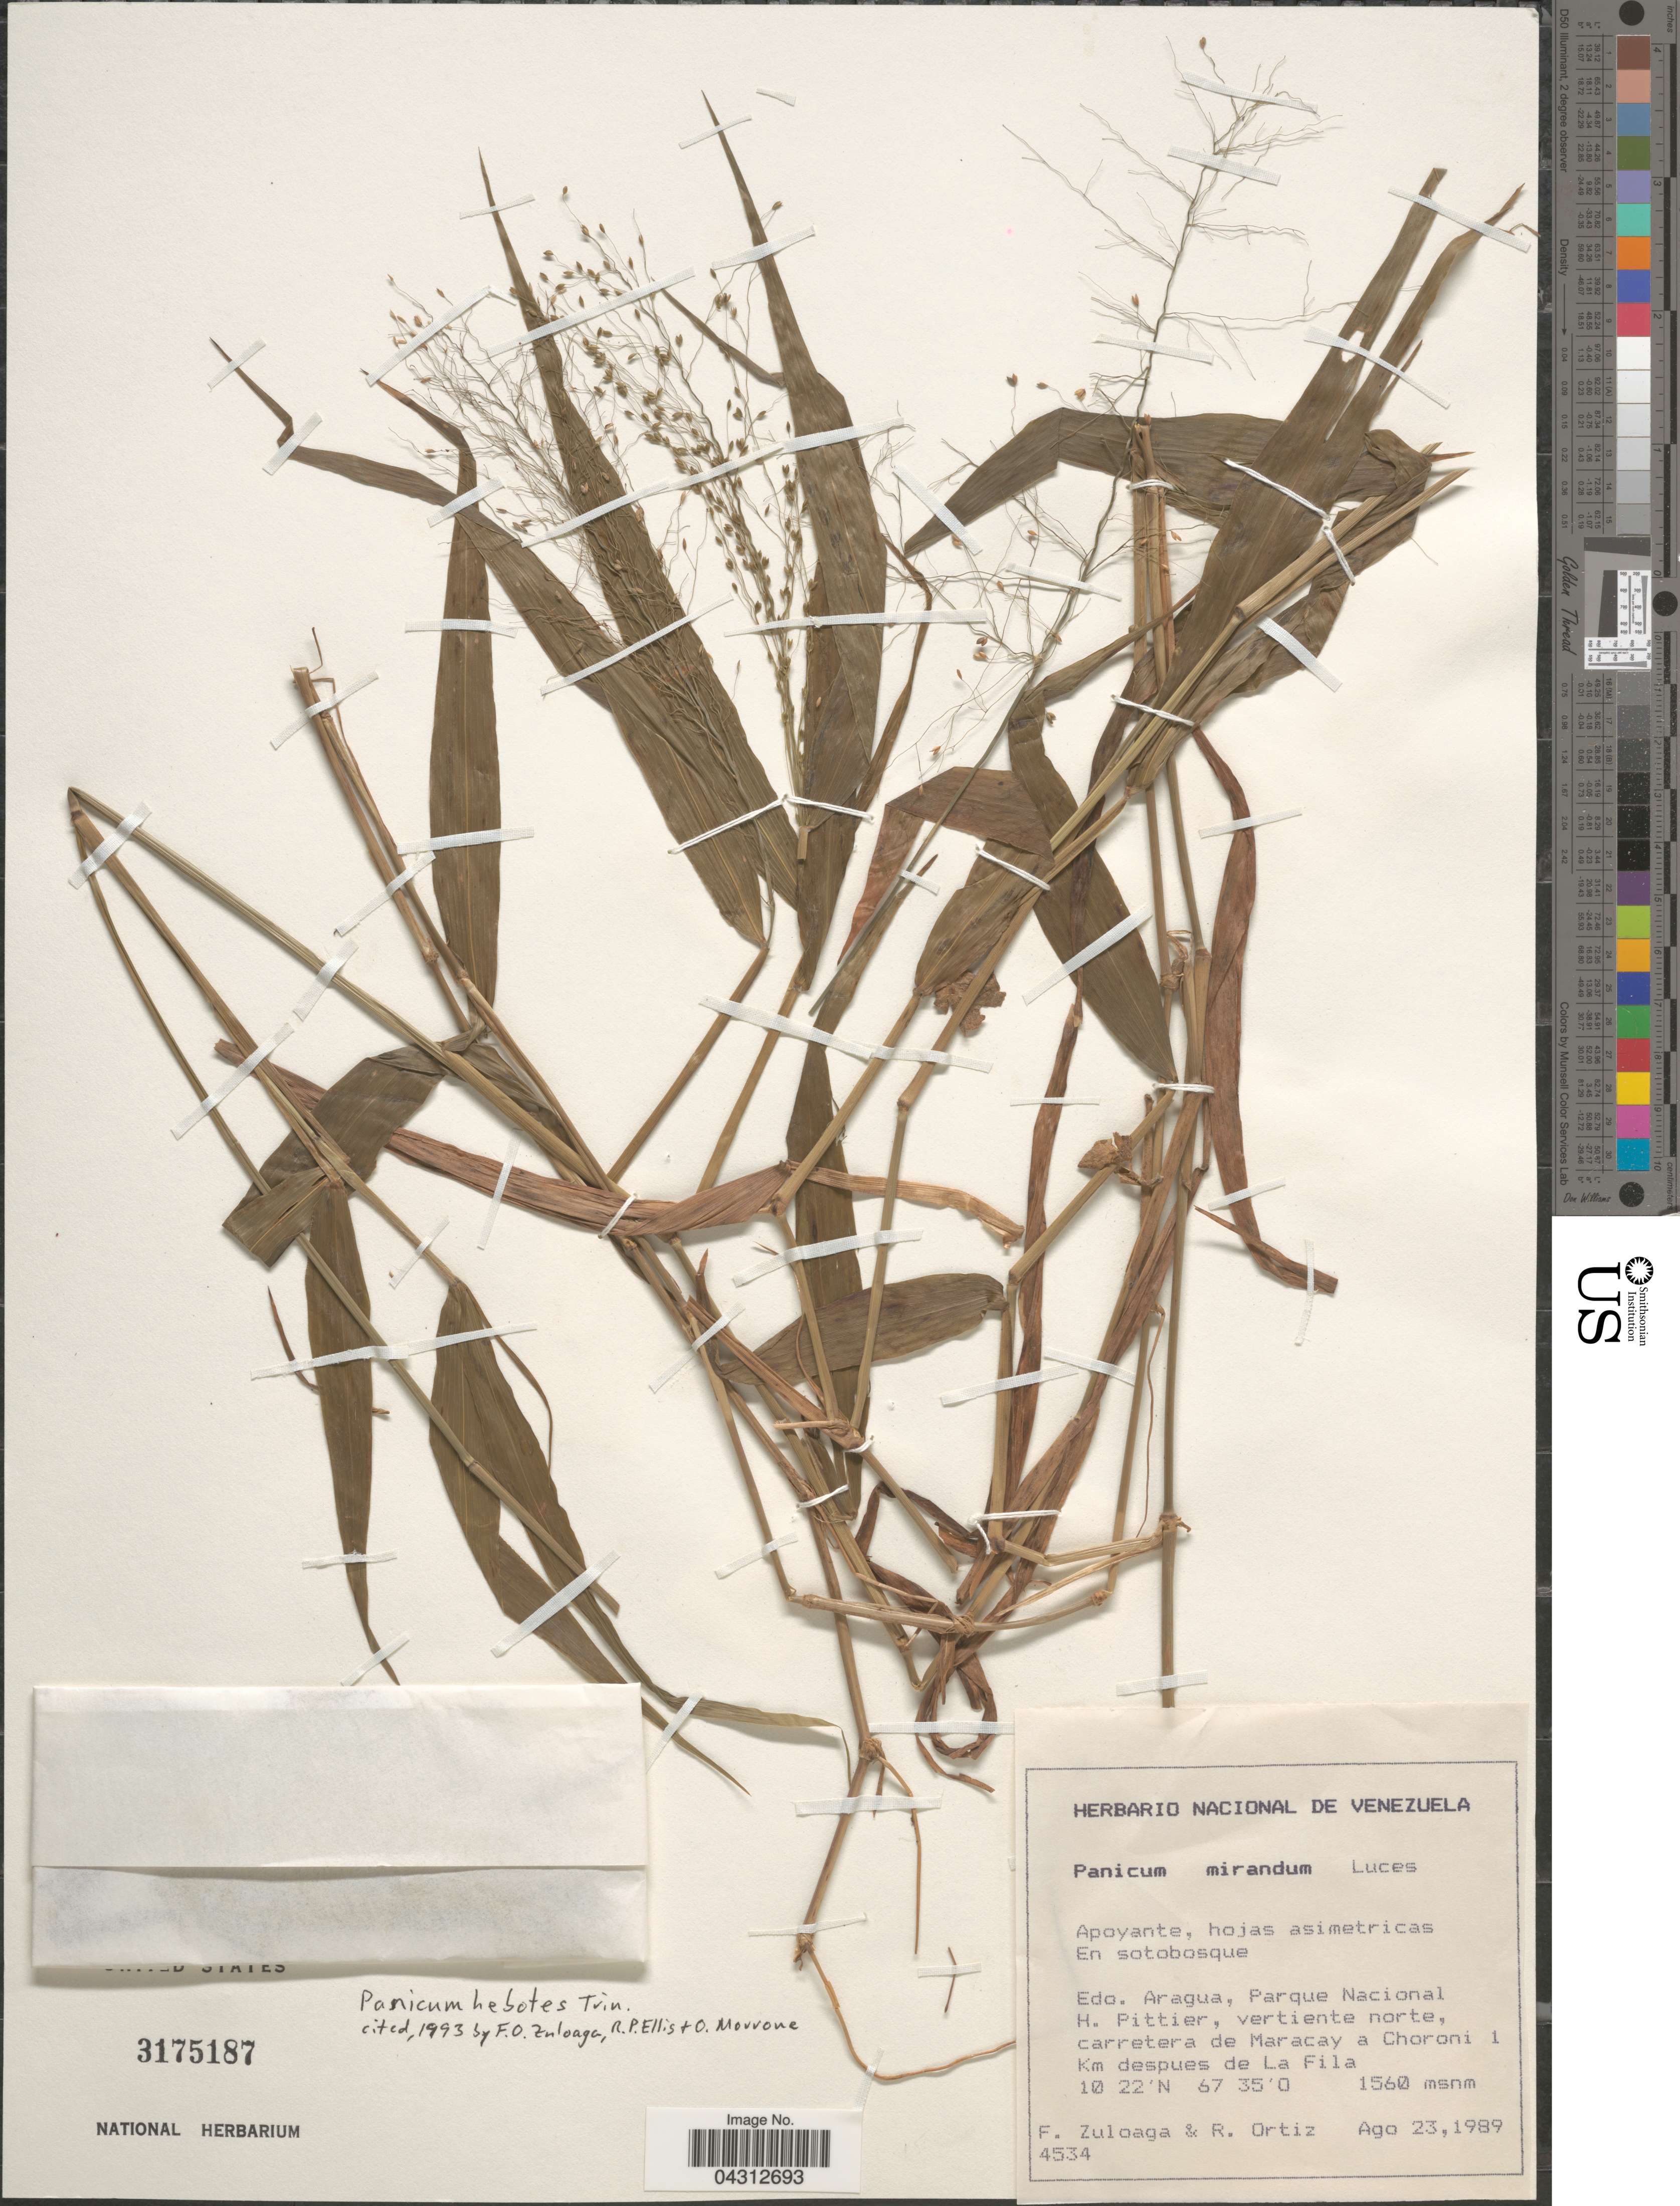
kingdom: Plantae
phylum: Tracheophyta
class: Liliopsida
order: Poales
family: Poaceae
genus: Dichanthelium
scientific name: Dichanthelium hebotes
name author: (Trin.) Zuloaga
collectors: F. Zuloaga & R. Ortiz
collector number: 4534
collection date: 1989-08-23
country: Venezuela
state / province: Aragua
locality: Parque Nacional H. Pittier, vertiente norte, carretera de Maracay a Choroni 1 Km despues de La Fila.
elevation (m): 1560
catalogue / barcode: US 3175187